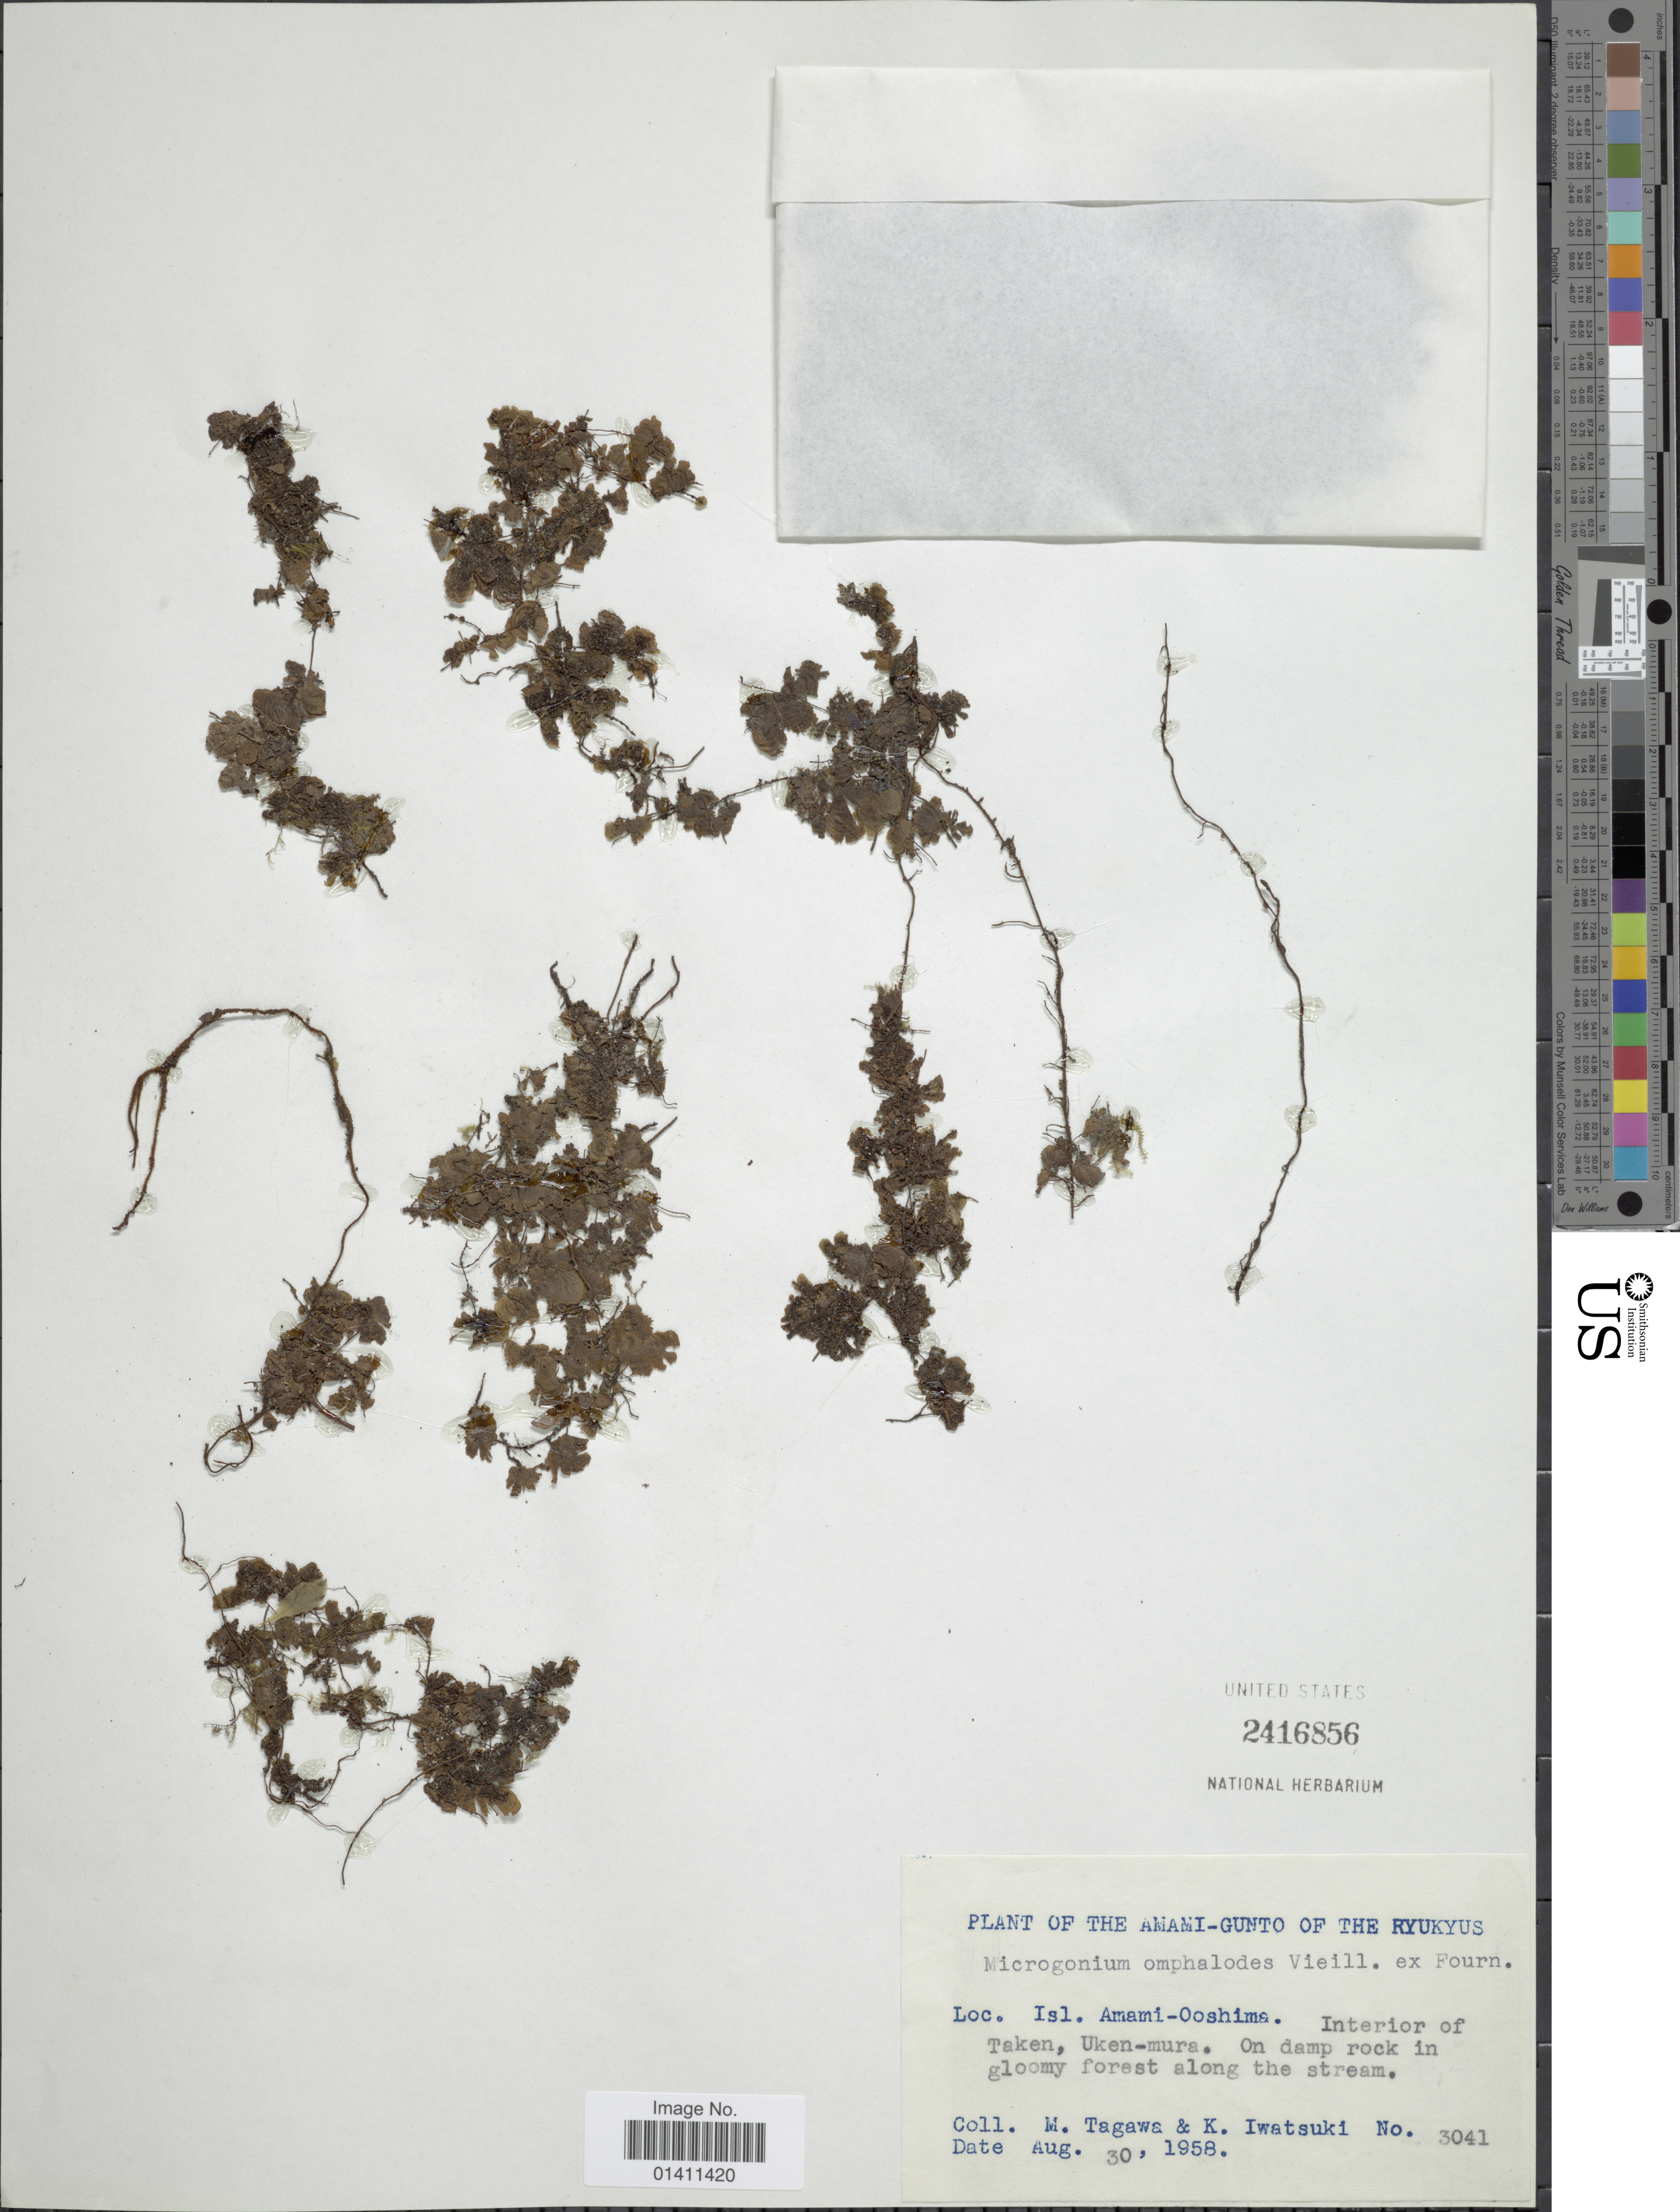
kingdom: Plantae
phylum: Tracheophyta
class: Polypodiopsida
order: Hymenophyllales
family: Hymenophyllaceae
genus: Didymoglossum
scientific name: Didymoglossum omphalodes (Vieill. ex E. Fourn.) comb. ined., 2015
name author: (Vieill. ex E. Fourn.)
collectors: M. Tagawa & K. Iwatsuki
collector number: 3041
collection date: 1958-08-30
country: Japan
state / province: Okinawa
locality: Isl. Amami-Ooshima. Interior of Taken, Uken-mura. The Amami-Gumto of the Ryukyus.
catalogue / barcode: US 2416856